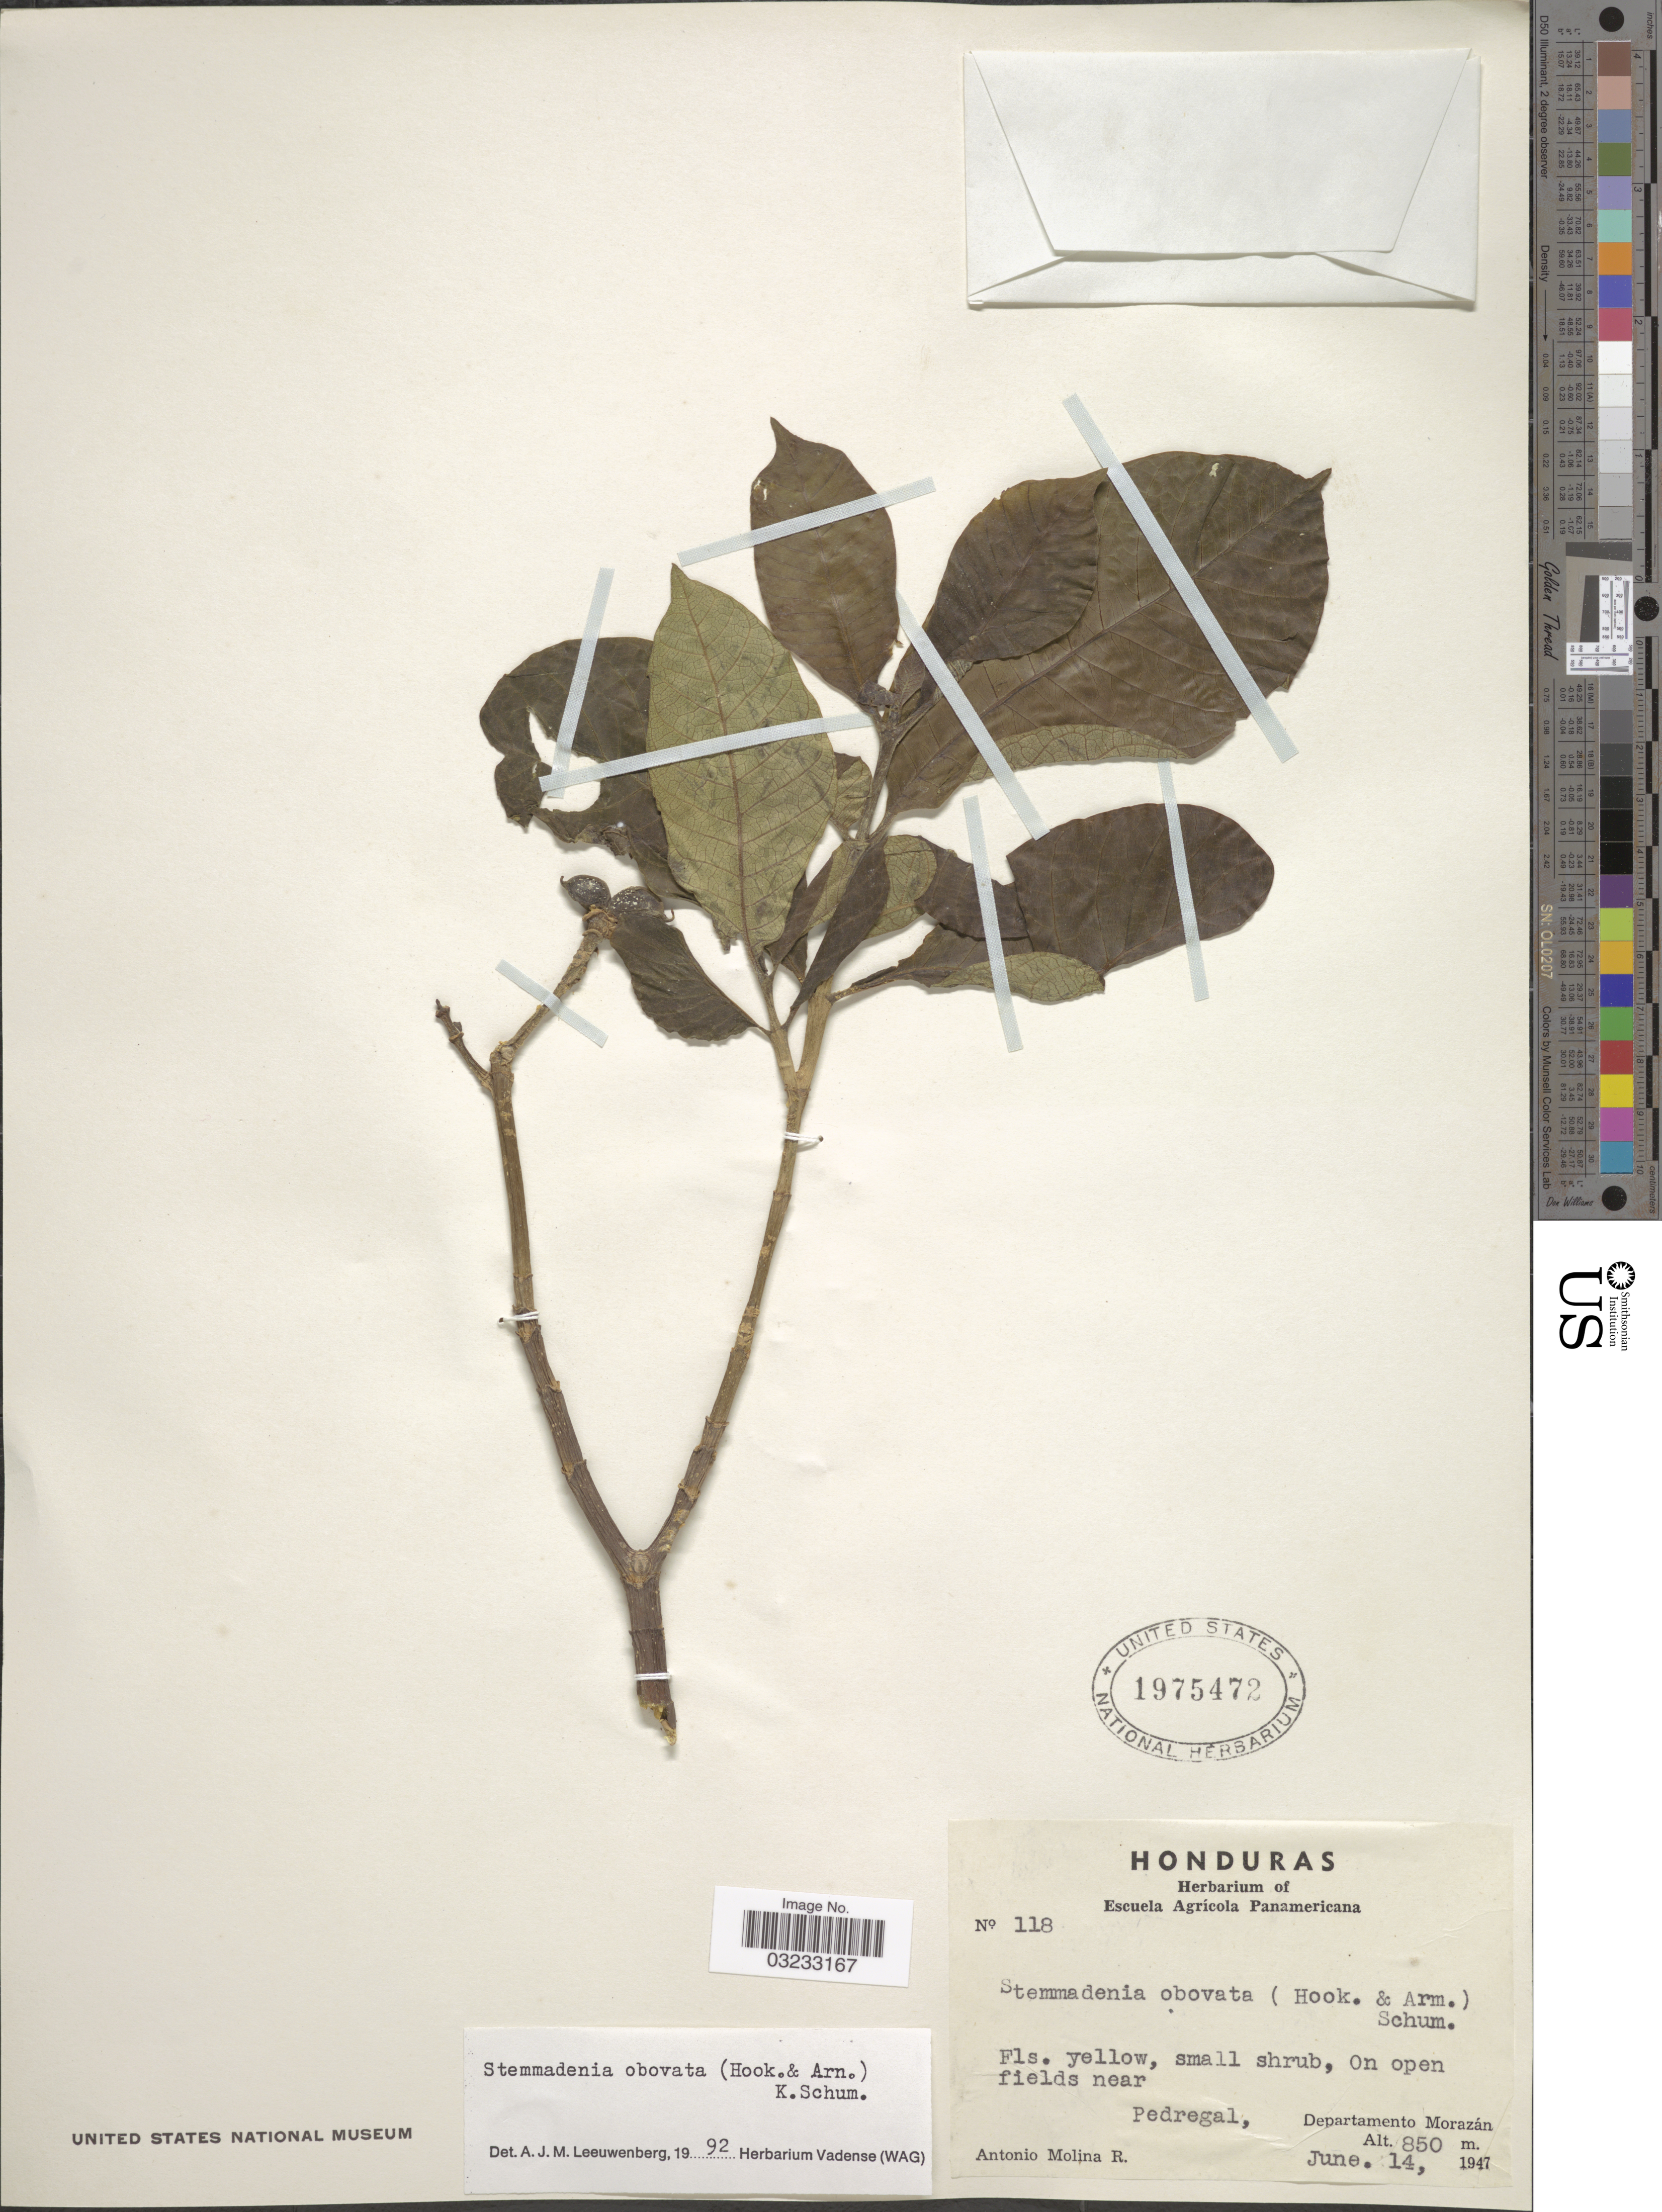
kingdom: Plantae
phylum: Tracheophyta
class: Magnoliopsida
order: Gentianales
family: Apocynaceae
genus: Stemmadenia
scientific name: Stemmadenia obovata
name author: (Hook. & Arn.) K. Schum.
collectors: A. Molina R.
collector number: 118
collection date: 1947-06-14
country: Honduras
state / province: Fco. Morazán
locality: On open fields near Pedregal, Departamento Morazán.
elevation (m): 850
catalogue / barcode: US 1975472